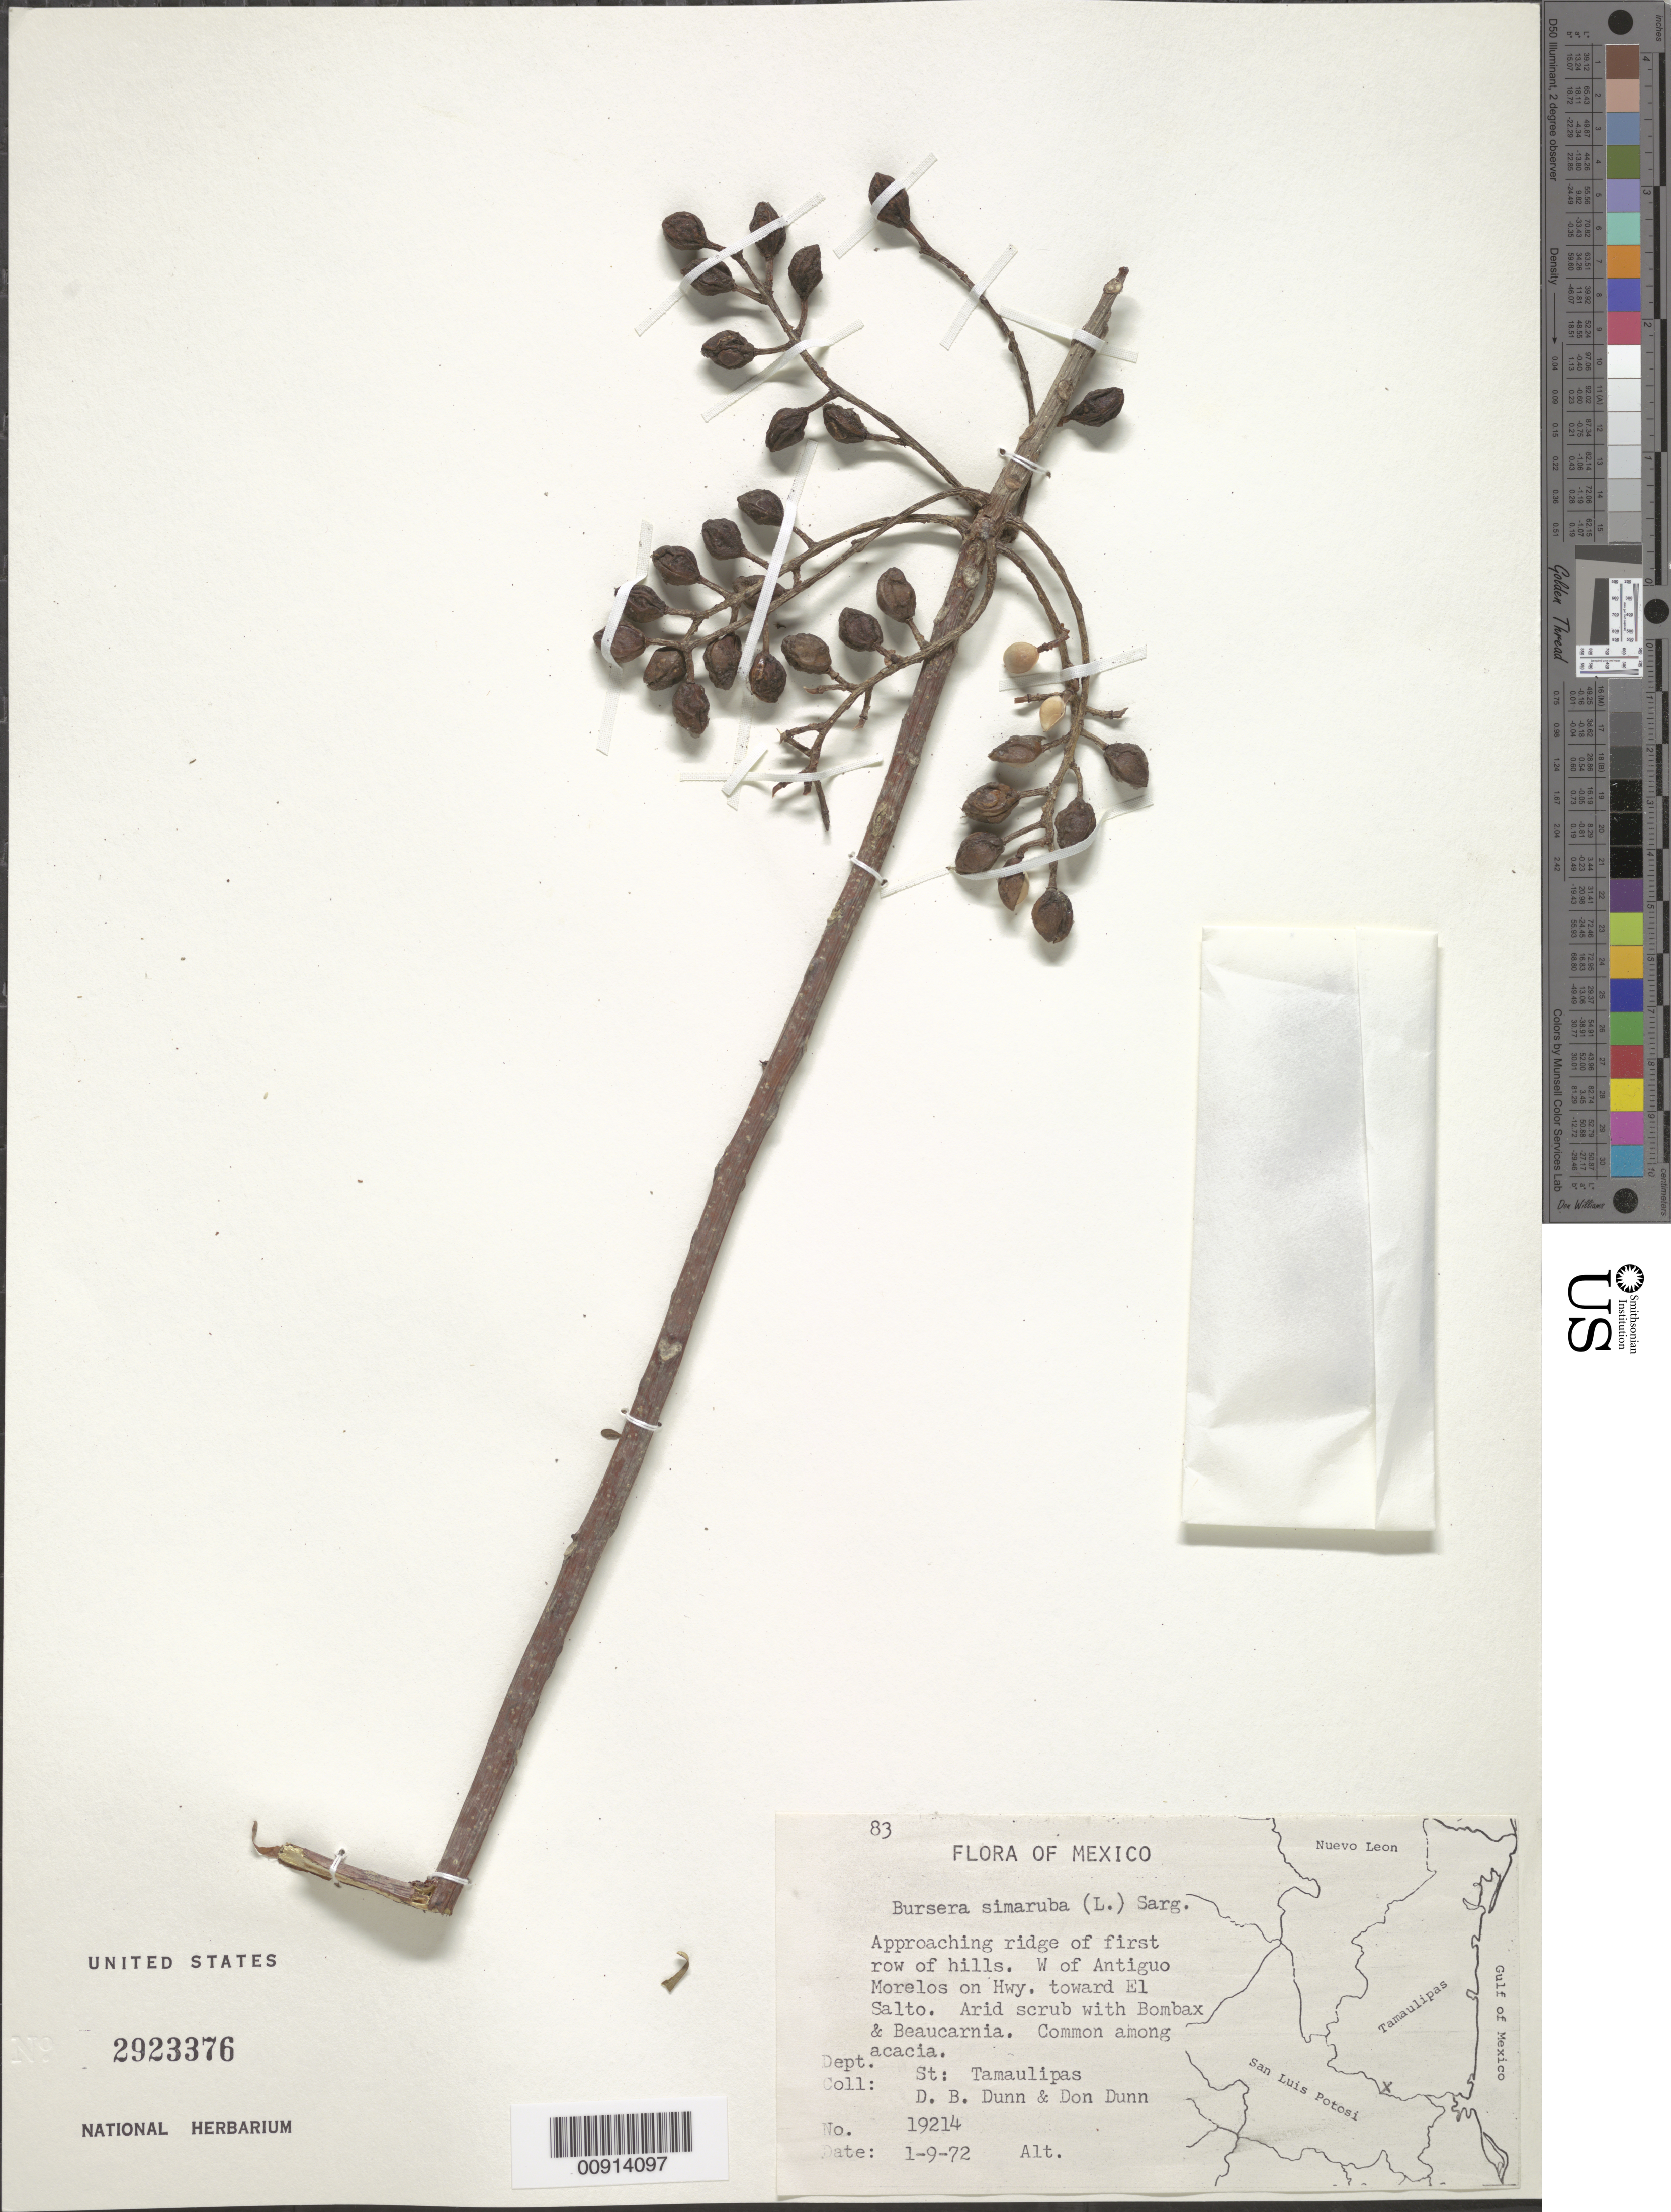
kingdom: Plantae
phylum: Tracheophyta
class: Magnoliopsida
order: Sapindales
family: Burseraceae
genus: Bursera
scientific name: Bursera simaruba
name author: (L.) Sarg.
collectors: D. B. Dunn & D. Dunn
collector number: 19214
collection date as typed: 09 Jan 1972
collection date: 1972-01-09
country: Mexico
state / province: Tamaulipas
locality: Approaching ridge of first row of hills. W of Antiguo Morelos on Hwy. toward El Salto. State of Tamaulipas.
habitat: Arid scrub with Bombax & Beaucarnia. Common among acacia.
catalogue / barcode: US 2923376